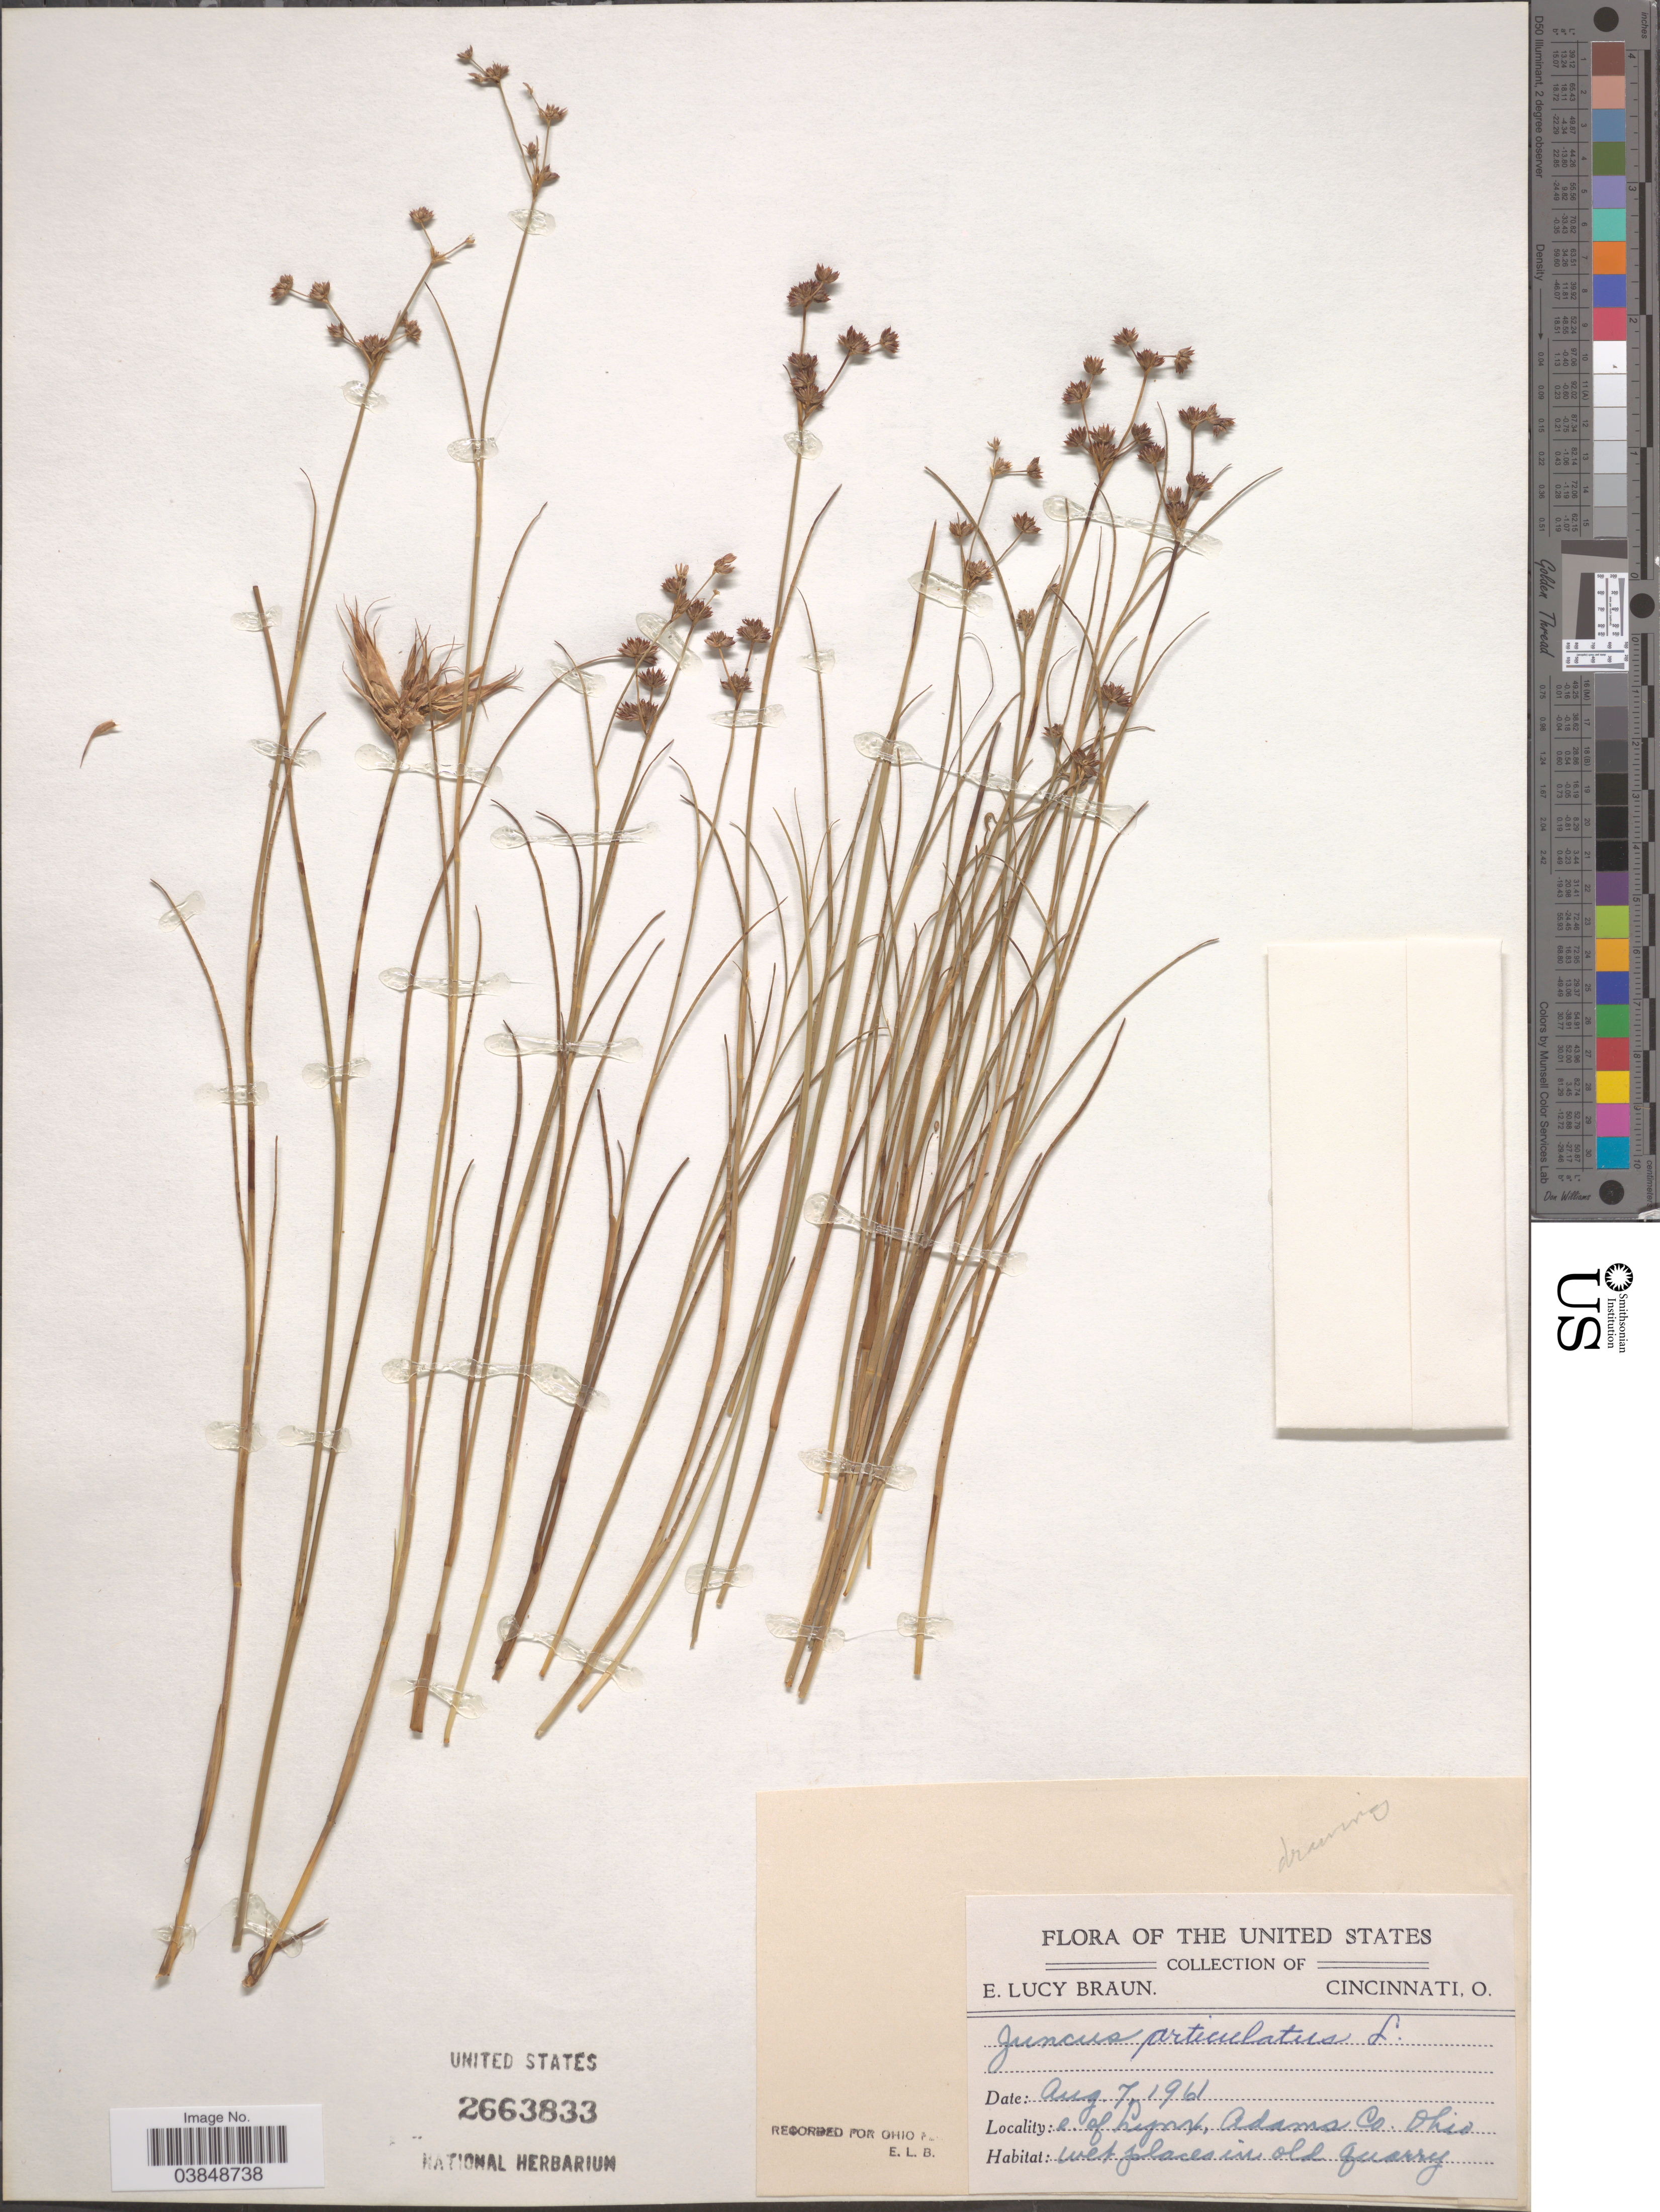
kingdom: Plantae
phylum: Tracheophyta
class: Liliopsida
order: Poales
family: Juncaceae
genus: Juncus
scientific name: Juncus acuminatus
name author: Michx.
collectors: E. L. Braun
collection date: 1961-08-07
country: United States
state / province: Ohio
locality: E. of Lynx, Adams Co.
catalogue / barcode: US 2663833